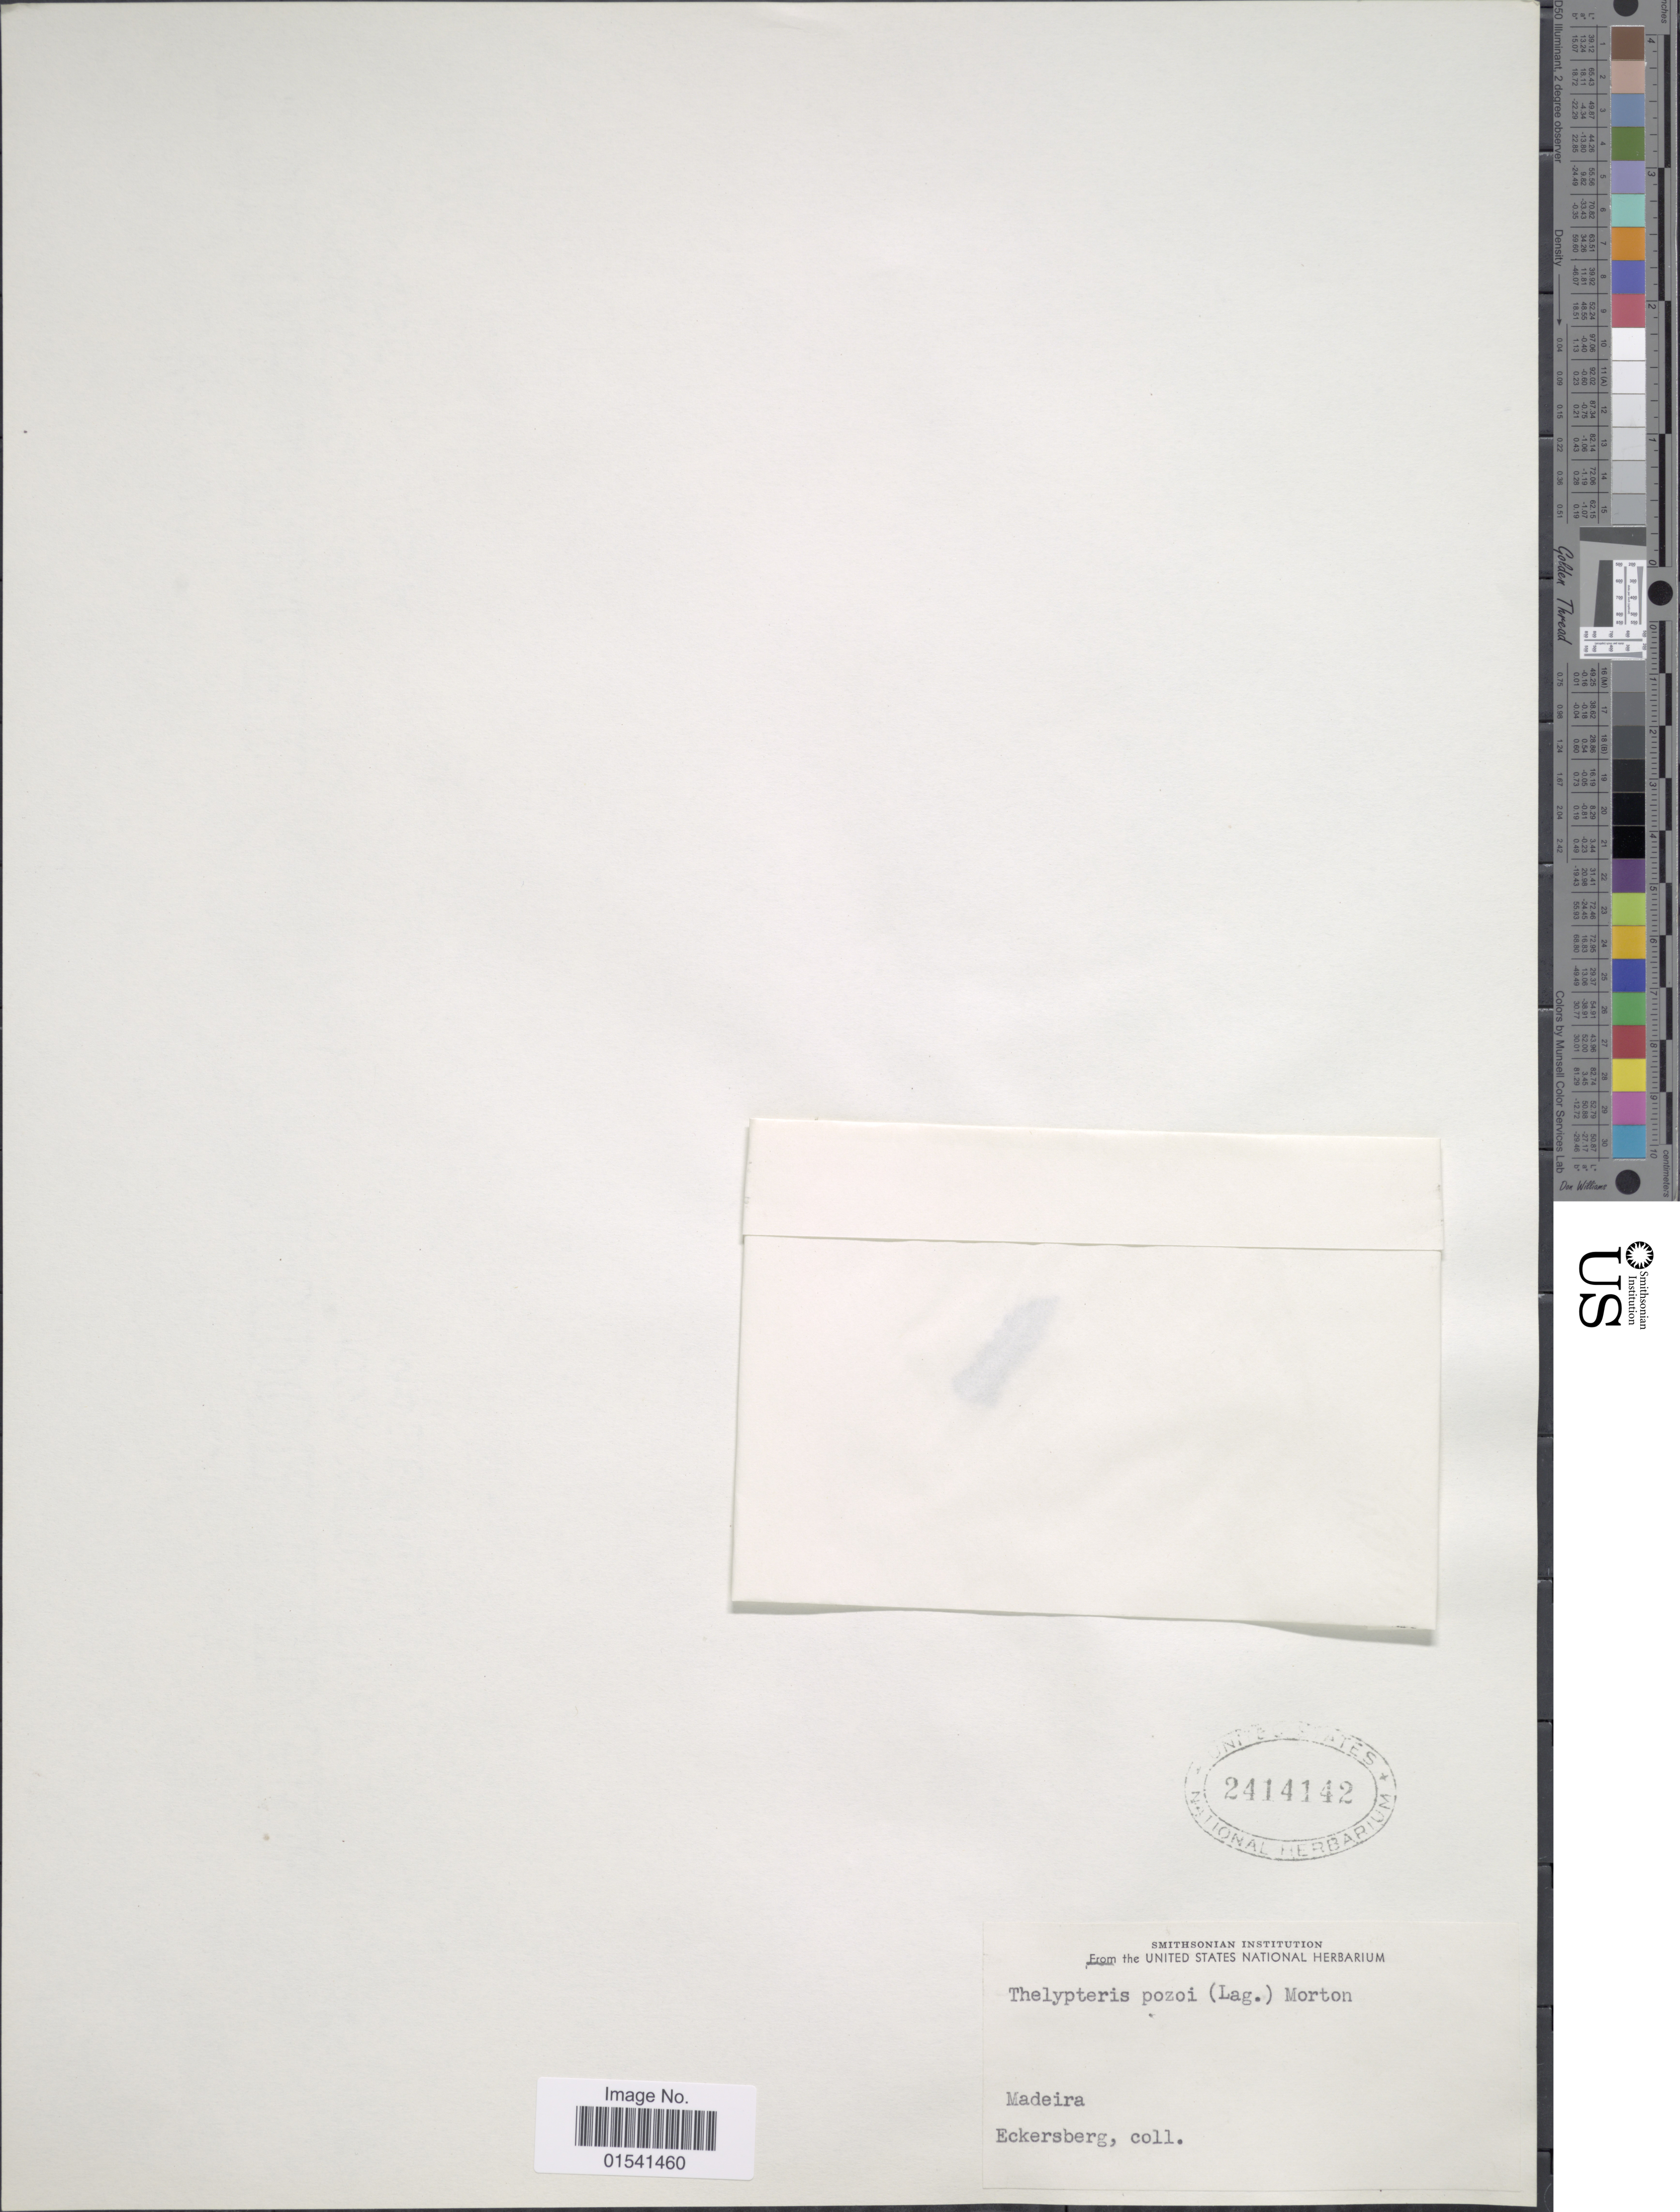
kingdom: Plantae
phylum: Tracheophyta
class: Polypodiopsida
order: Polypodiales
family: Thelypteridaceae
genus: Stegnogramma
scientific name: Stegnogramma pozoi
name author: (Lag.) K. Iwats.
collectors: Eckersberg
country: Portugal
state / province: Madeira (Aut. Reg.)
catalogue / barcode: US 2414142